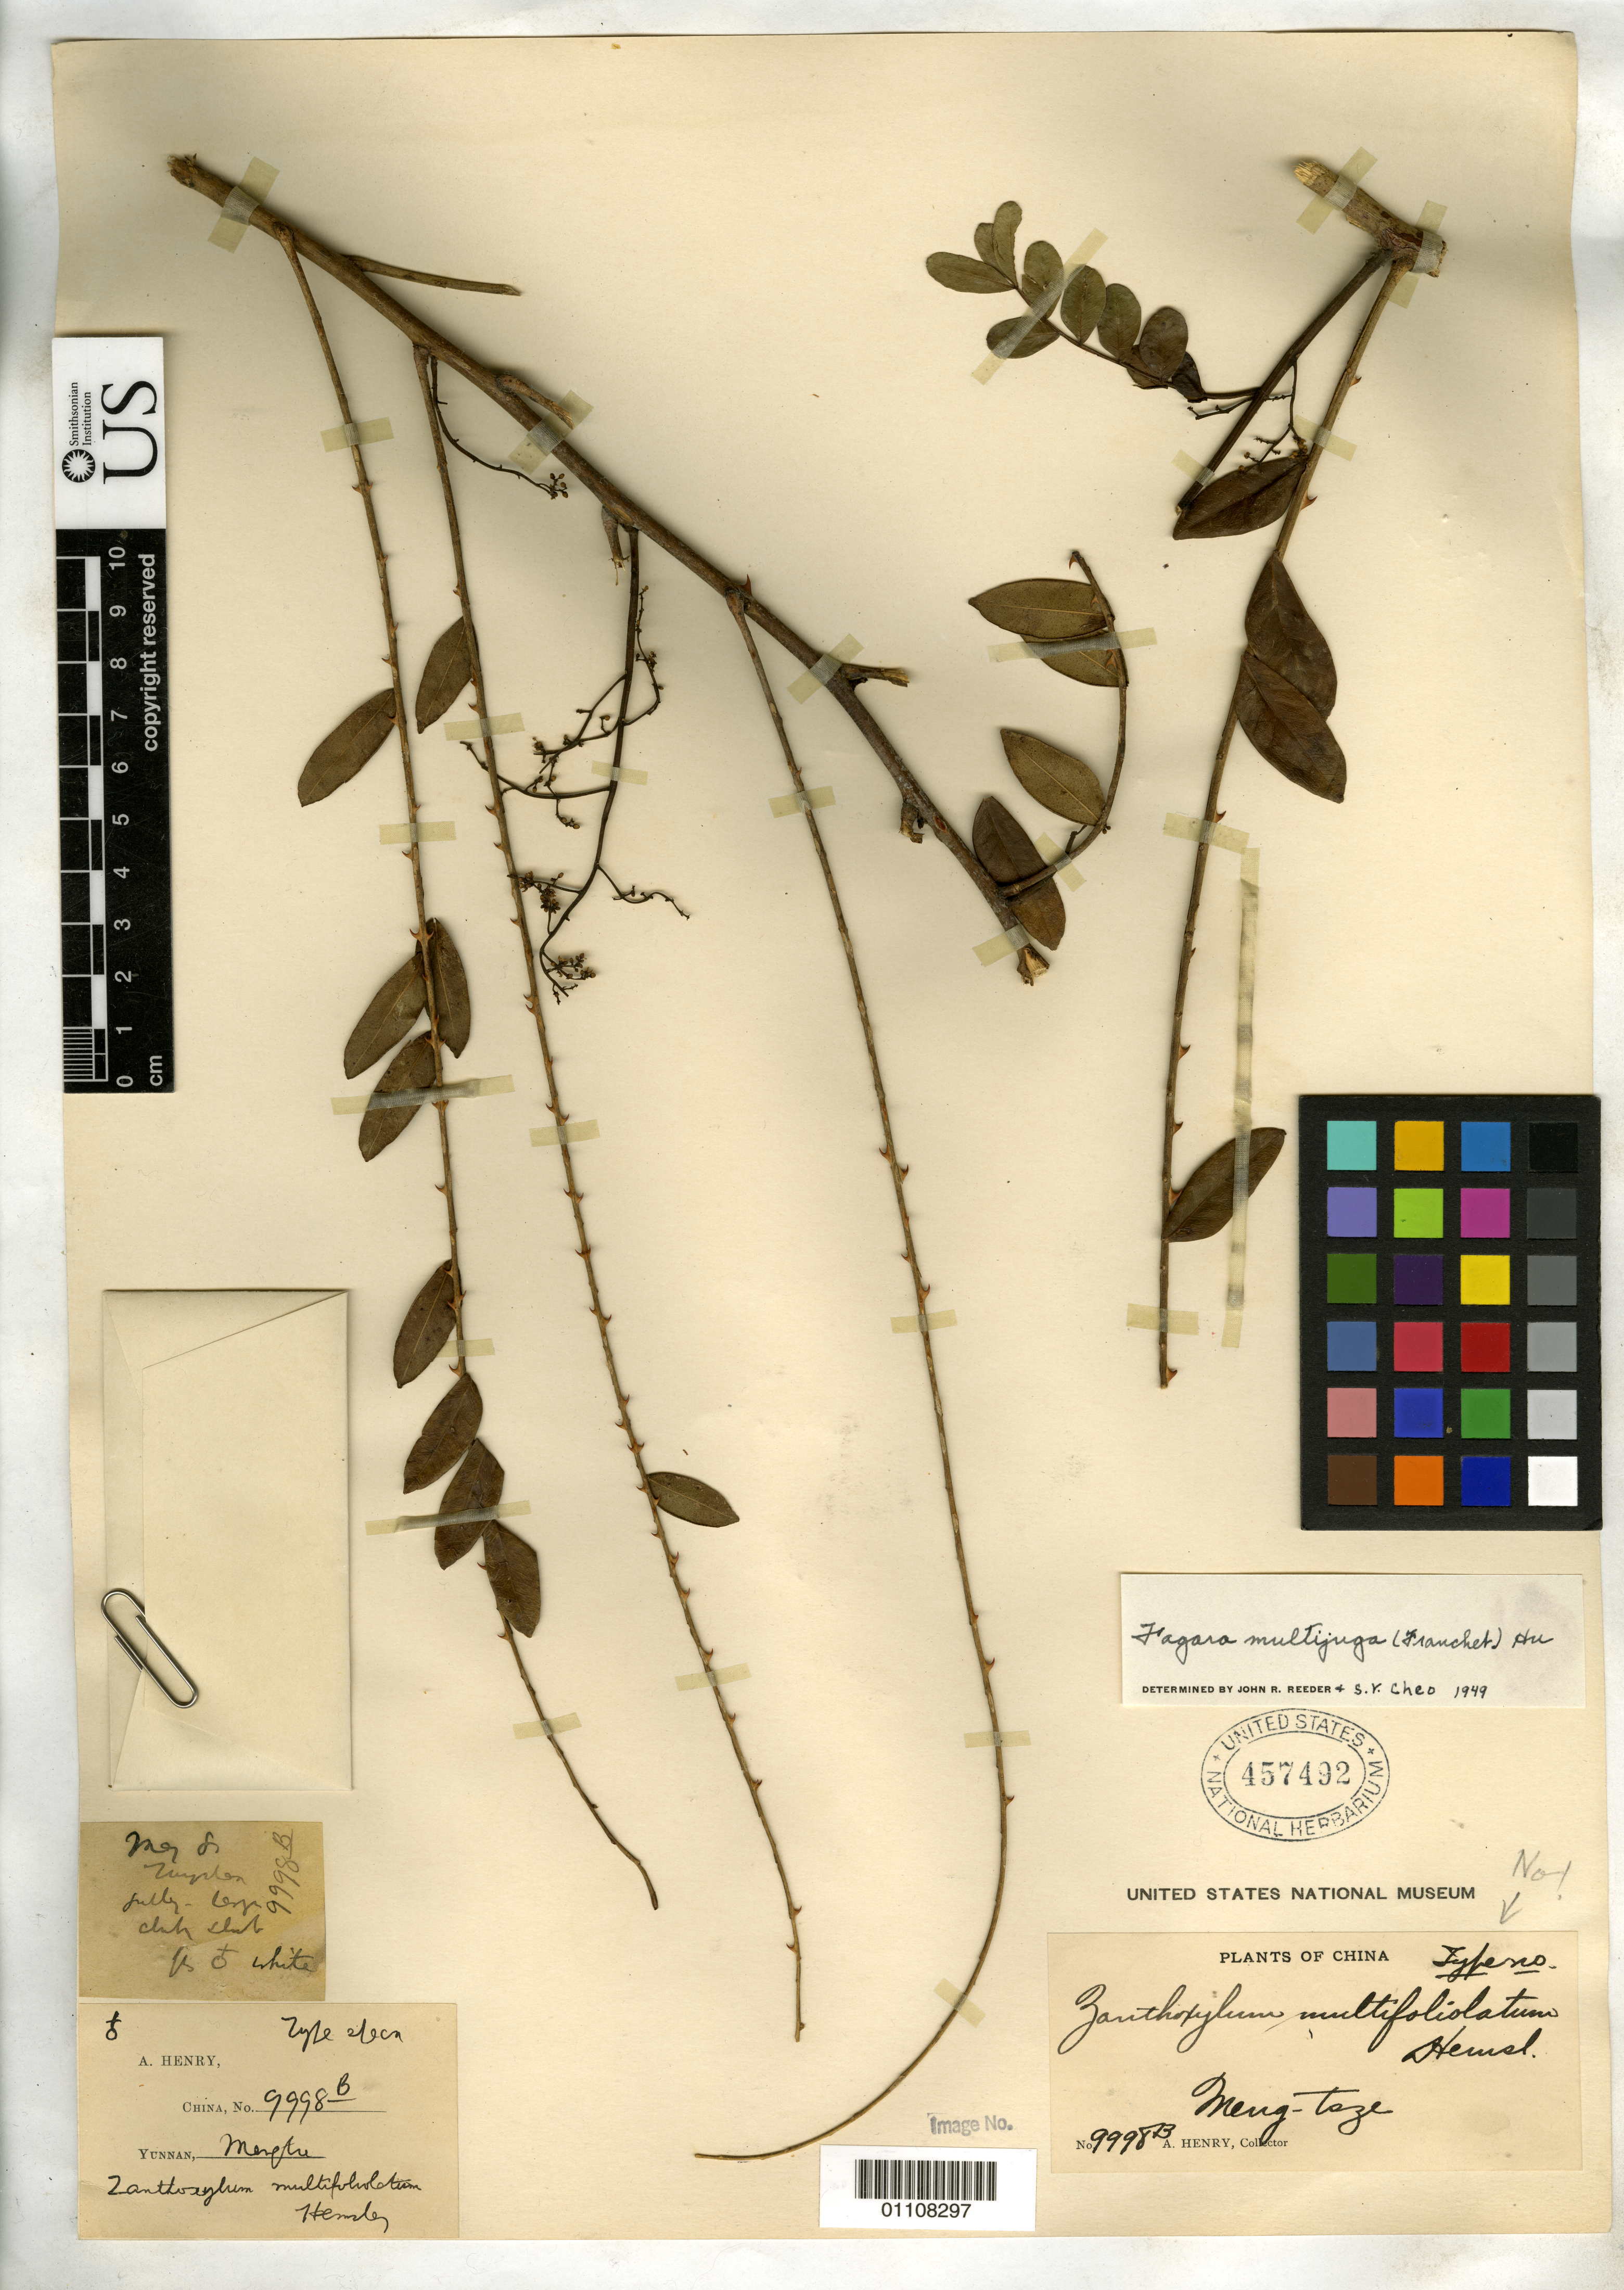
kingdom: Plantae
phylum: Tracheophyta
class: Magnoliopsida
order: Sapindales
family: Rutaceae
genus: Zanthoxylum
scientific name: Zanthoxylum multifoliolatum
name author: Hemsl.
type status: Possible Syntype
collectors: A. Henry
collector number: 9998 B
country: China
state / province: Yunnan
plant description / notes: Protologue cites Henry 9998 (not A, B, or C)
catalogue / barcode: US 457492